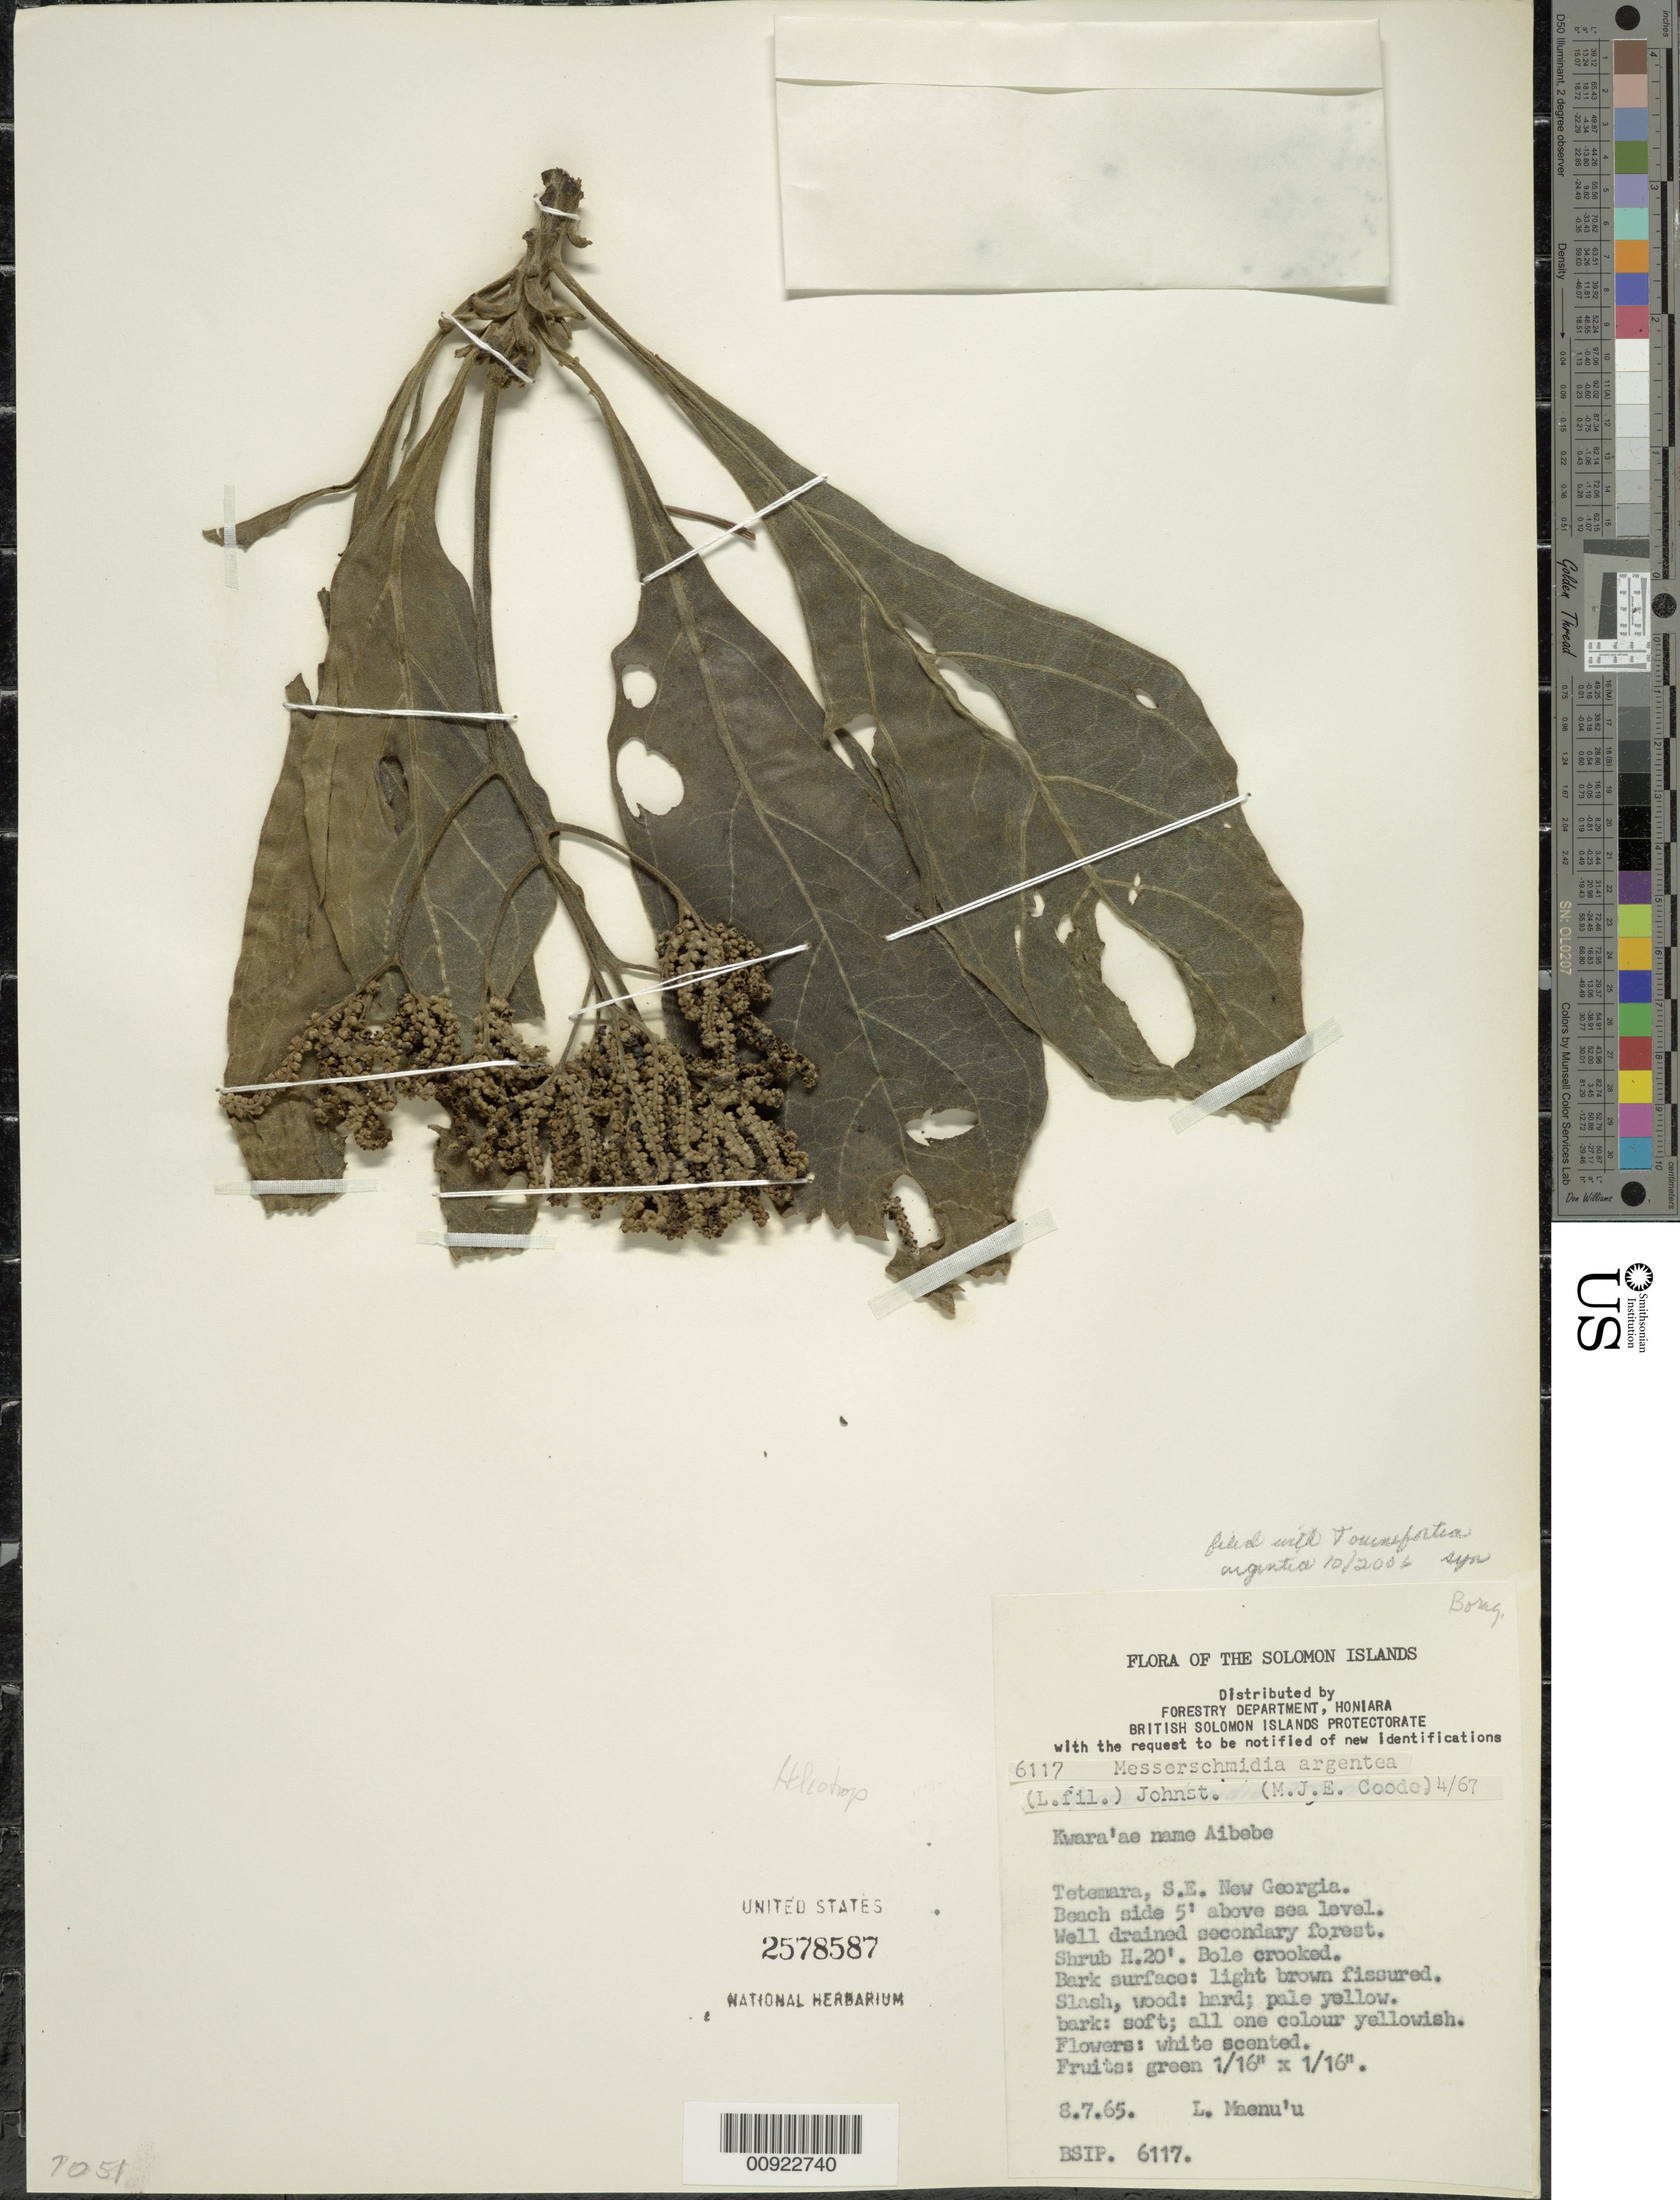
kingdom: Plantae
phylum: Tracheophyta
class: Magnoliopsida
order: Boraginales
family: Heliotropiaceae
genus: Heliotropium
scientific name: Heliotropium arboreum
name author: (Blanco) Mabberley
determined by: Wagner, W. L., (BOT), Smithsonian Institution - National Museum of Natural History (UNITED STATES)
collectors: L. Maenu'u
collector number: BSIP 6117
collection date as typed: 08 Jul 1965 or 07 Aug 1965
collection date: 1965-07-08 or 1965-08-07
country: Solomon Islands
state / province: Western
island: New Georgia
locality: Tetemara, SE New Georgia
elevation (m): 2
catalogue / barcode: US 2578587